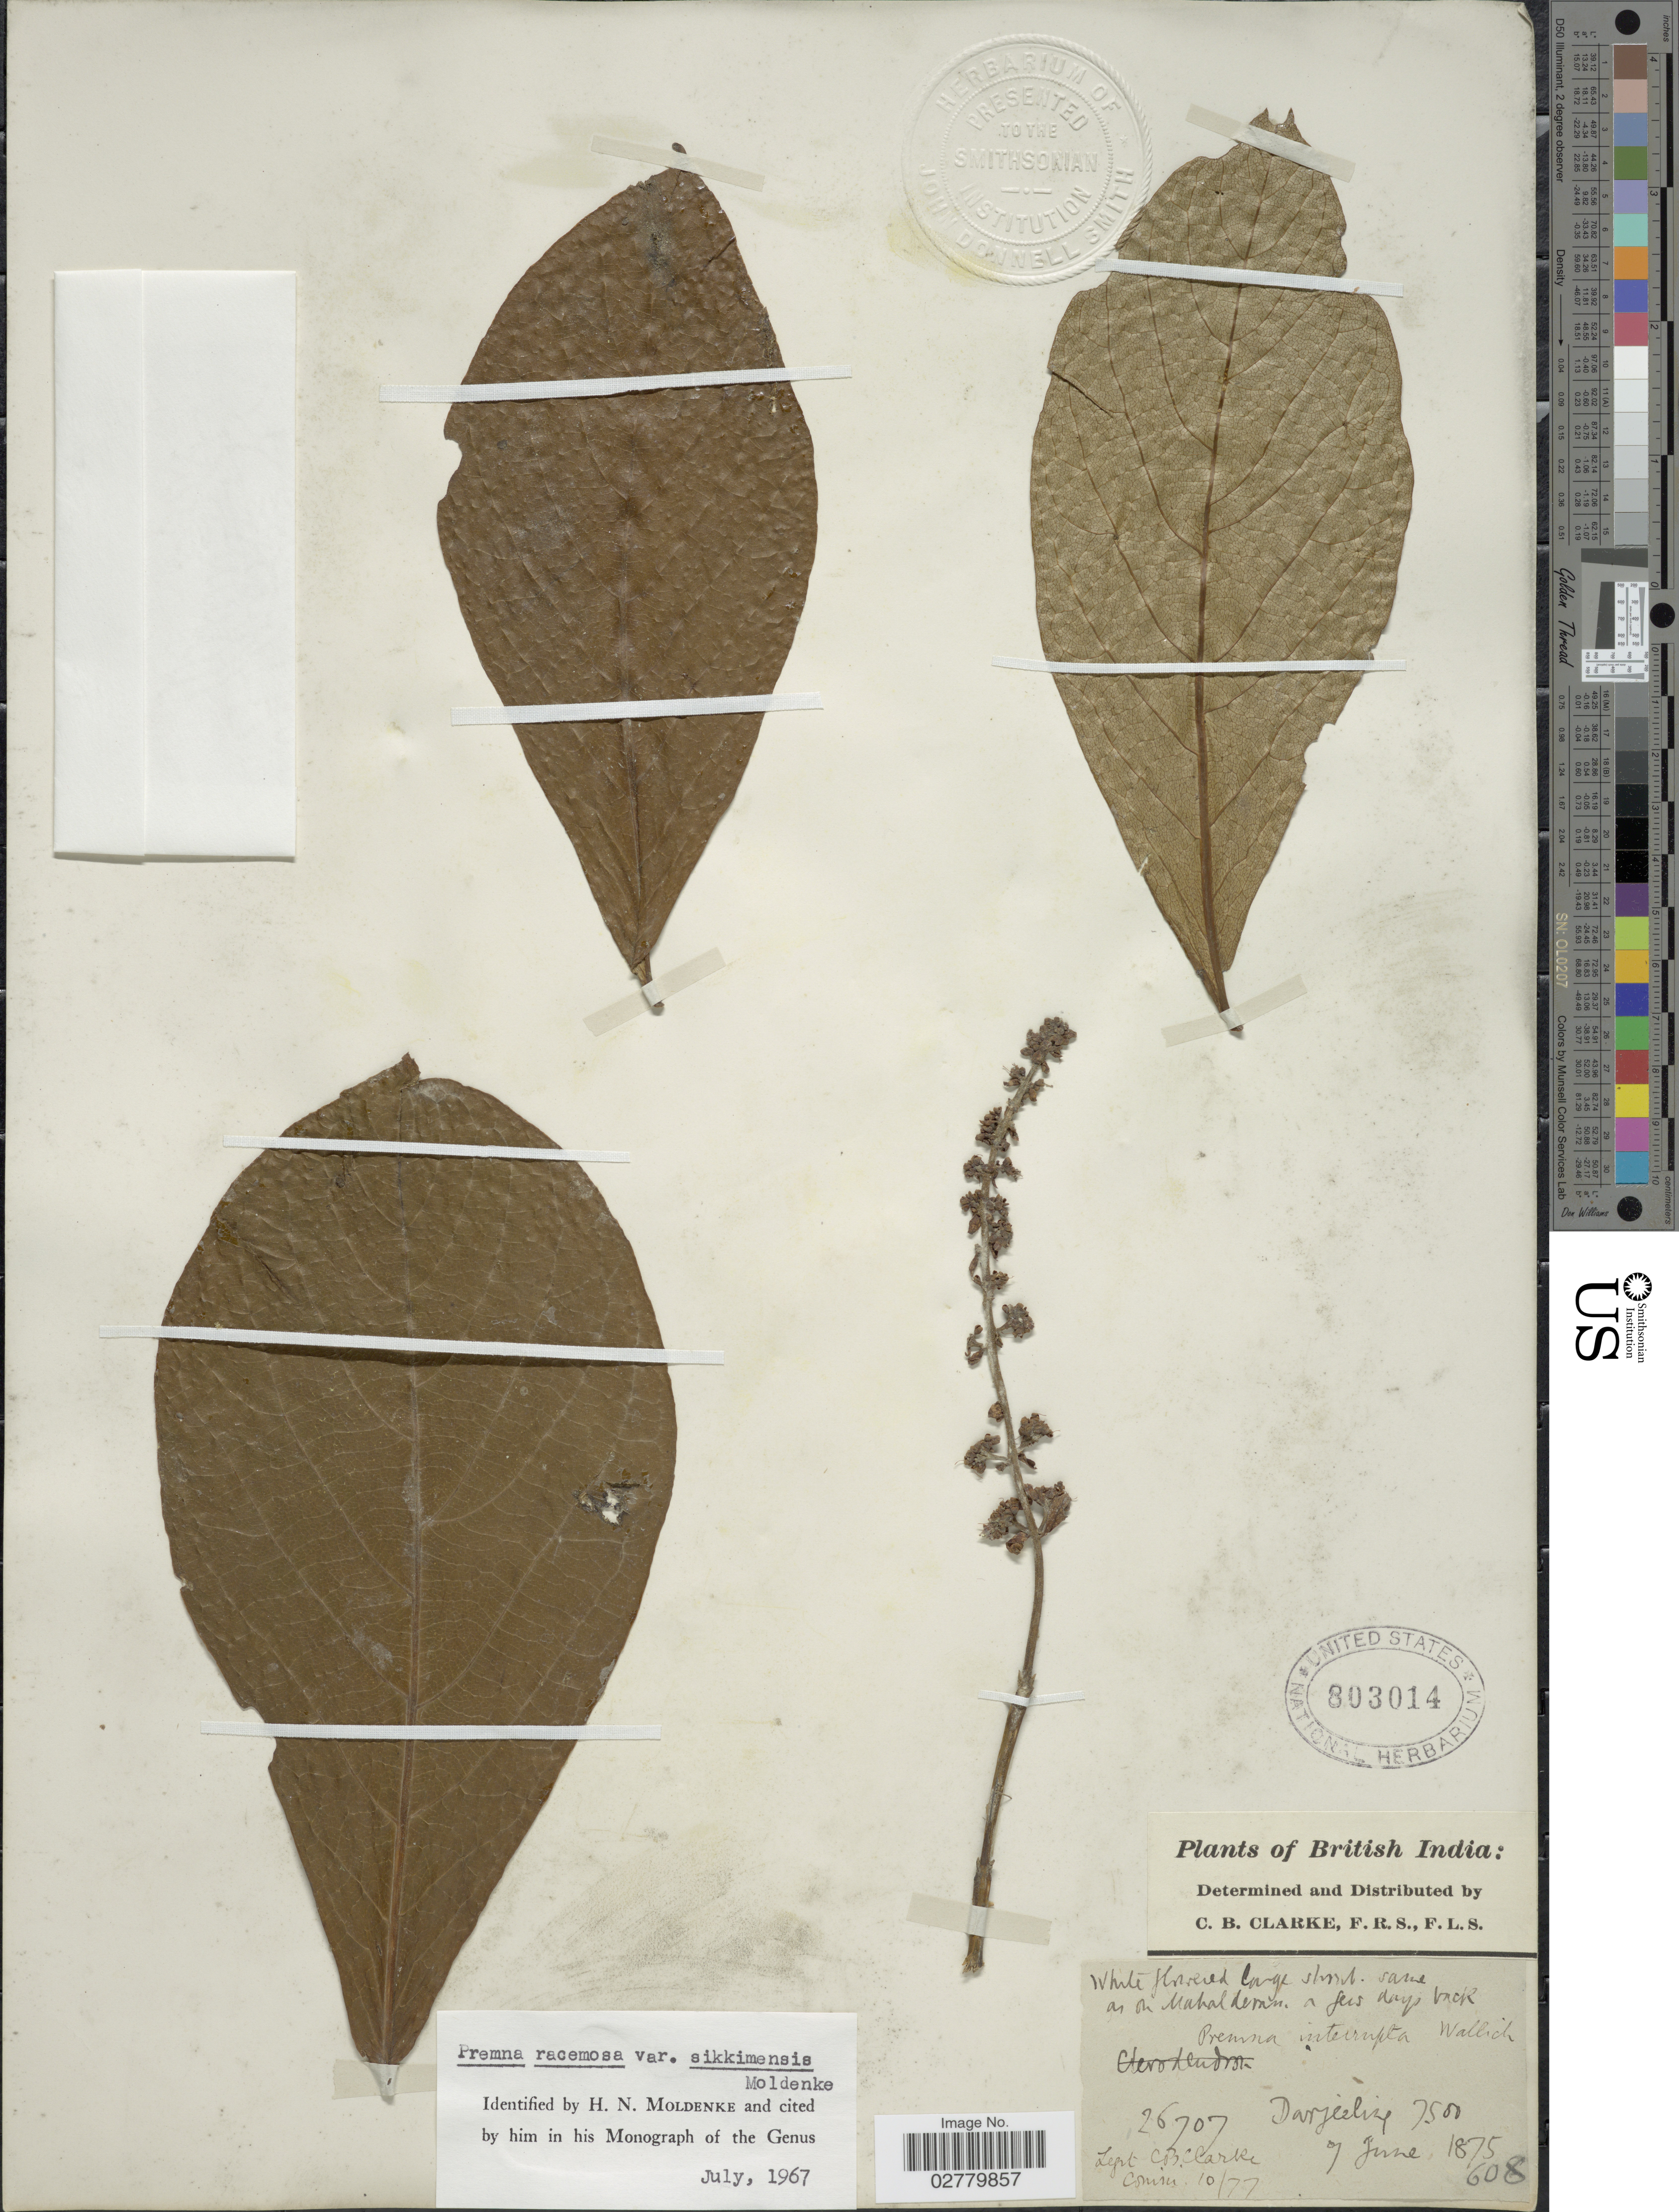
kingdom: Plantae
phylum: Tracheophyta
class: Magnoliopsida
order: Lamiales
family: Lamiaceae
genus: Premna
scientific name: Premna racemosa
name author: Wall. ex Schauer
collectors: C. B. Clarke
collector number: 26707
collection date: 1875-06-07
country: India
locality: British India. Darjeeling.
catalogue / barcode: US 803014